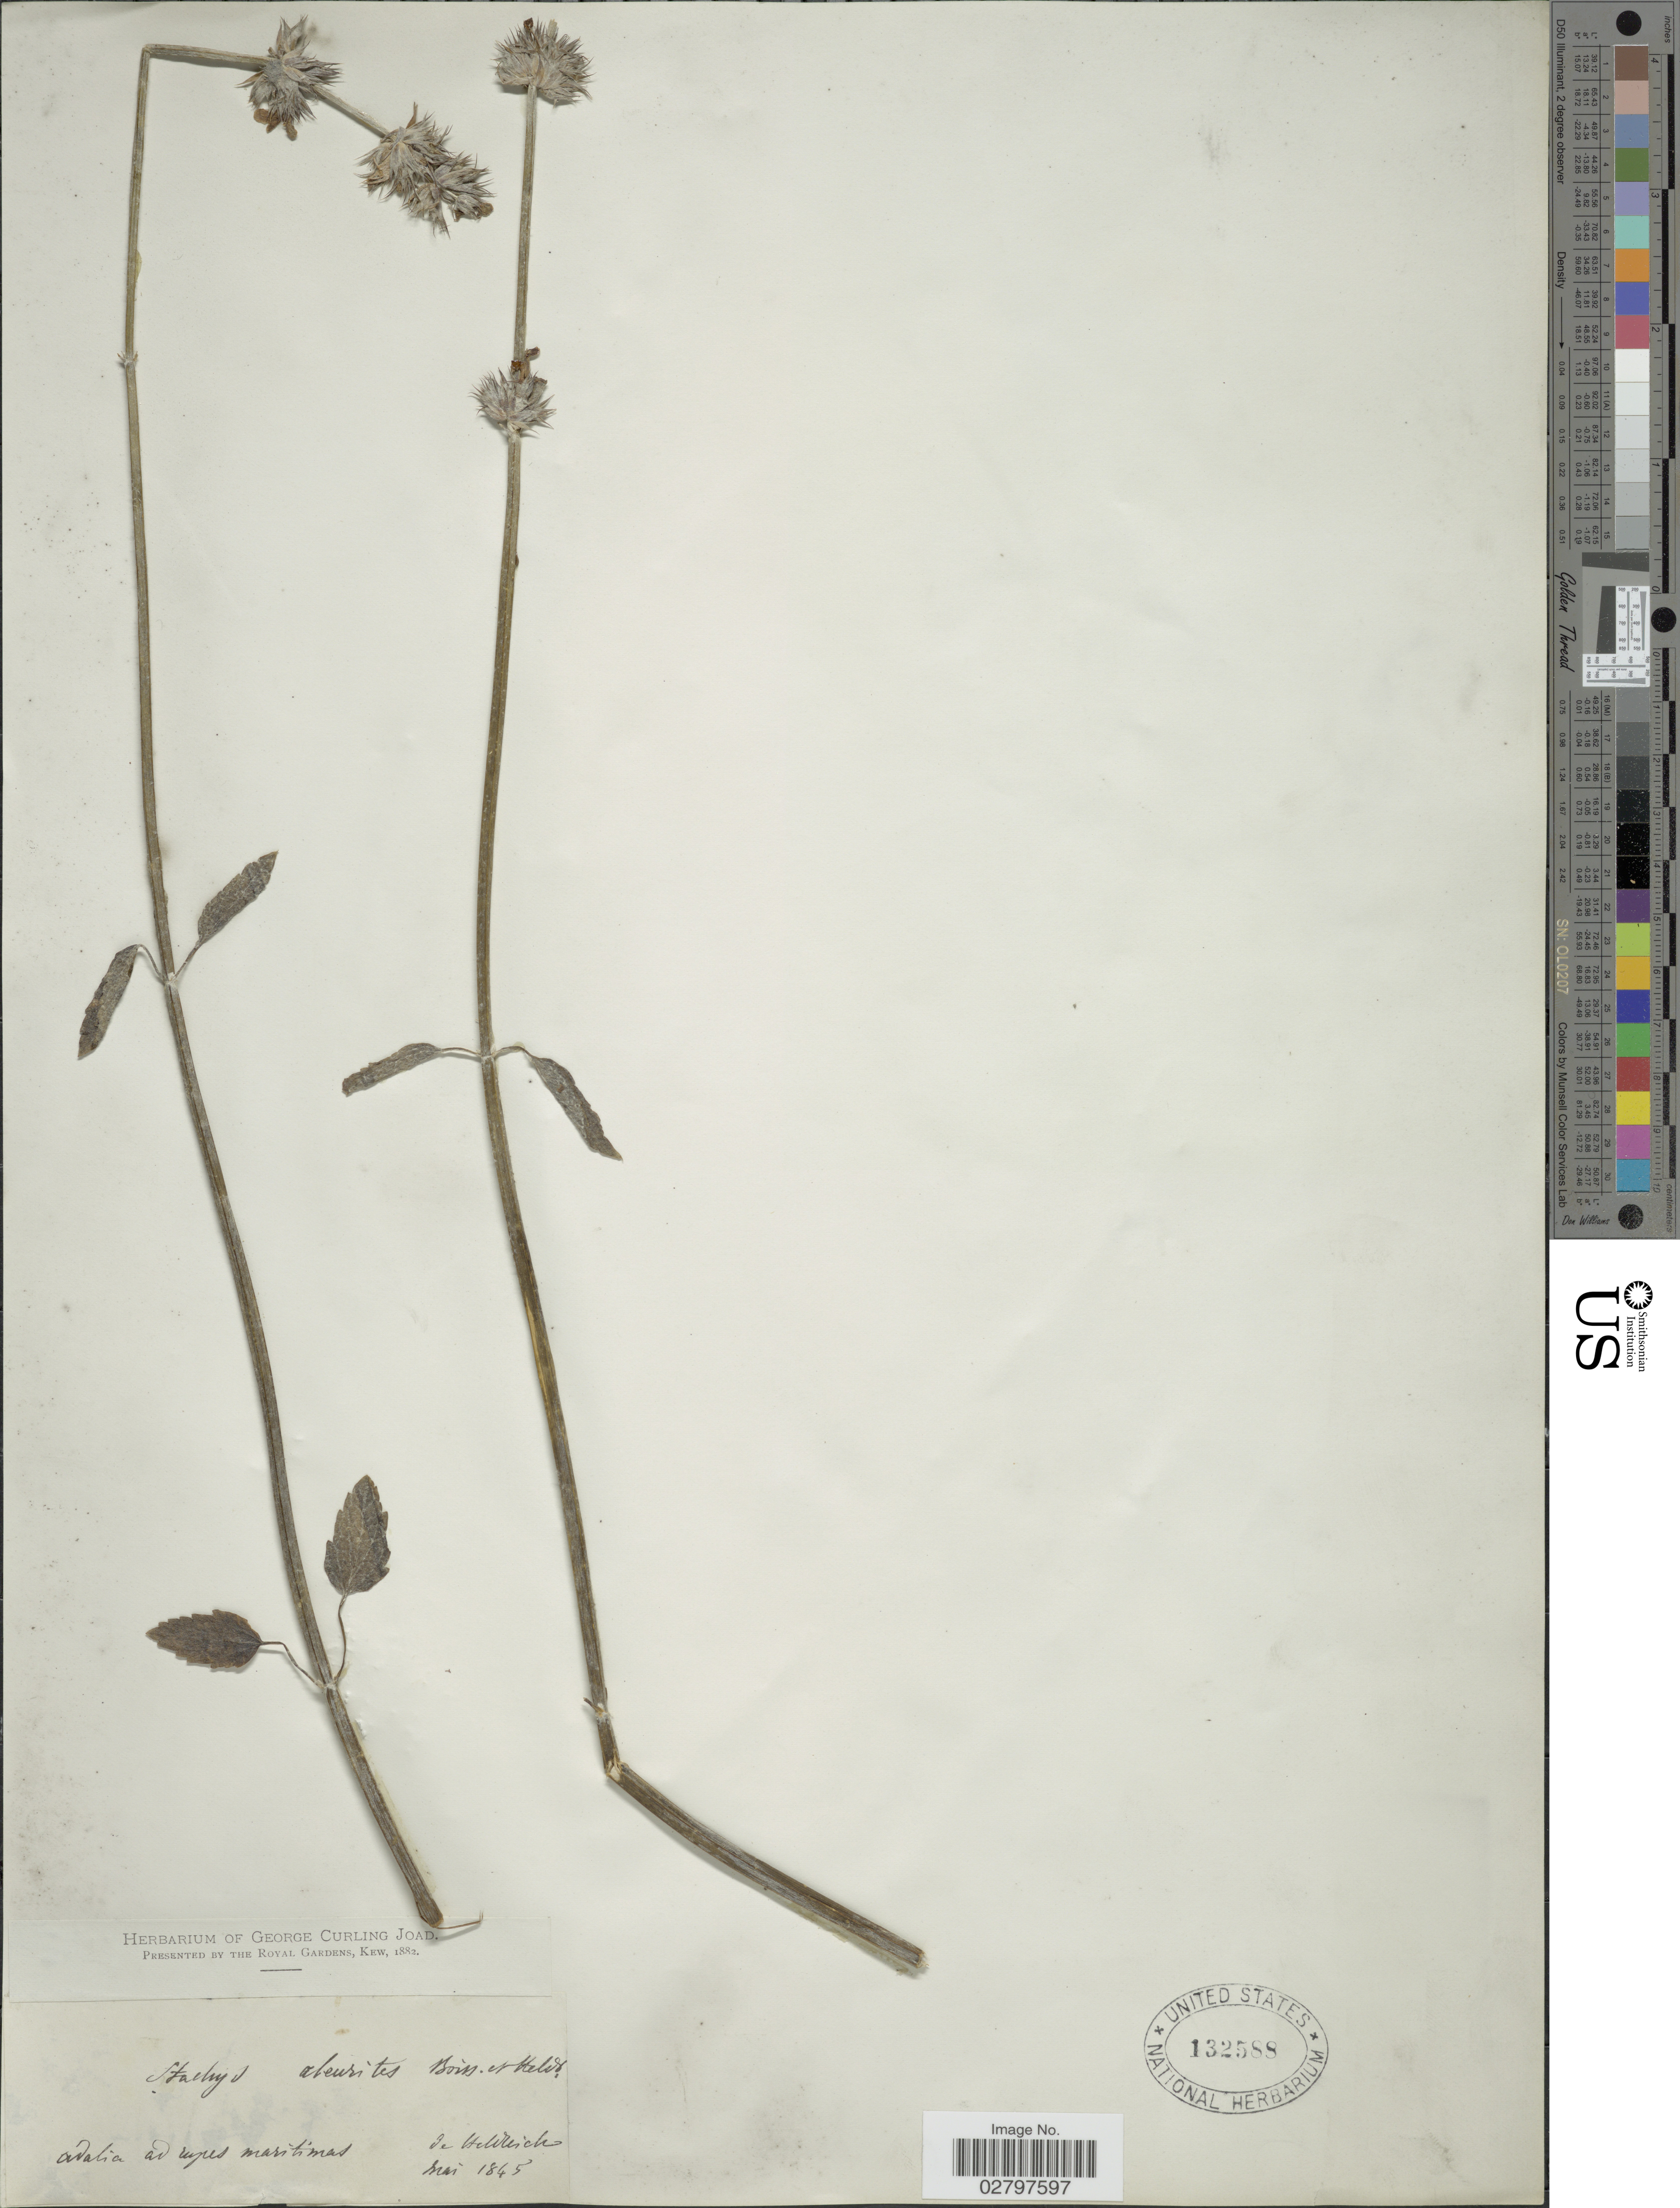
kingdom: Plantae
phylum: Tracheophyta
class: Magnoliopsida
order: Lamiales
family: Lamiaceae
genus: Stachys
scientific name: Stachys aleurites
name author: Boiss. & Heldr.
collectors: -. De Heldreich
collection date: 1845-05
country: Turkey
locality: Adalia ad rupes maritimas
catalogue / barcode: US 132588